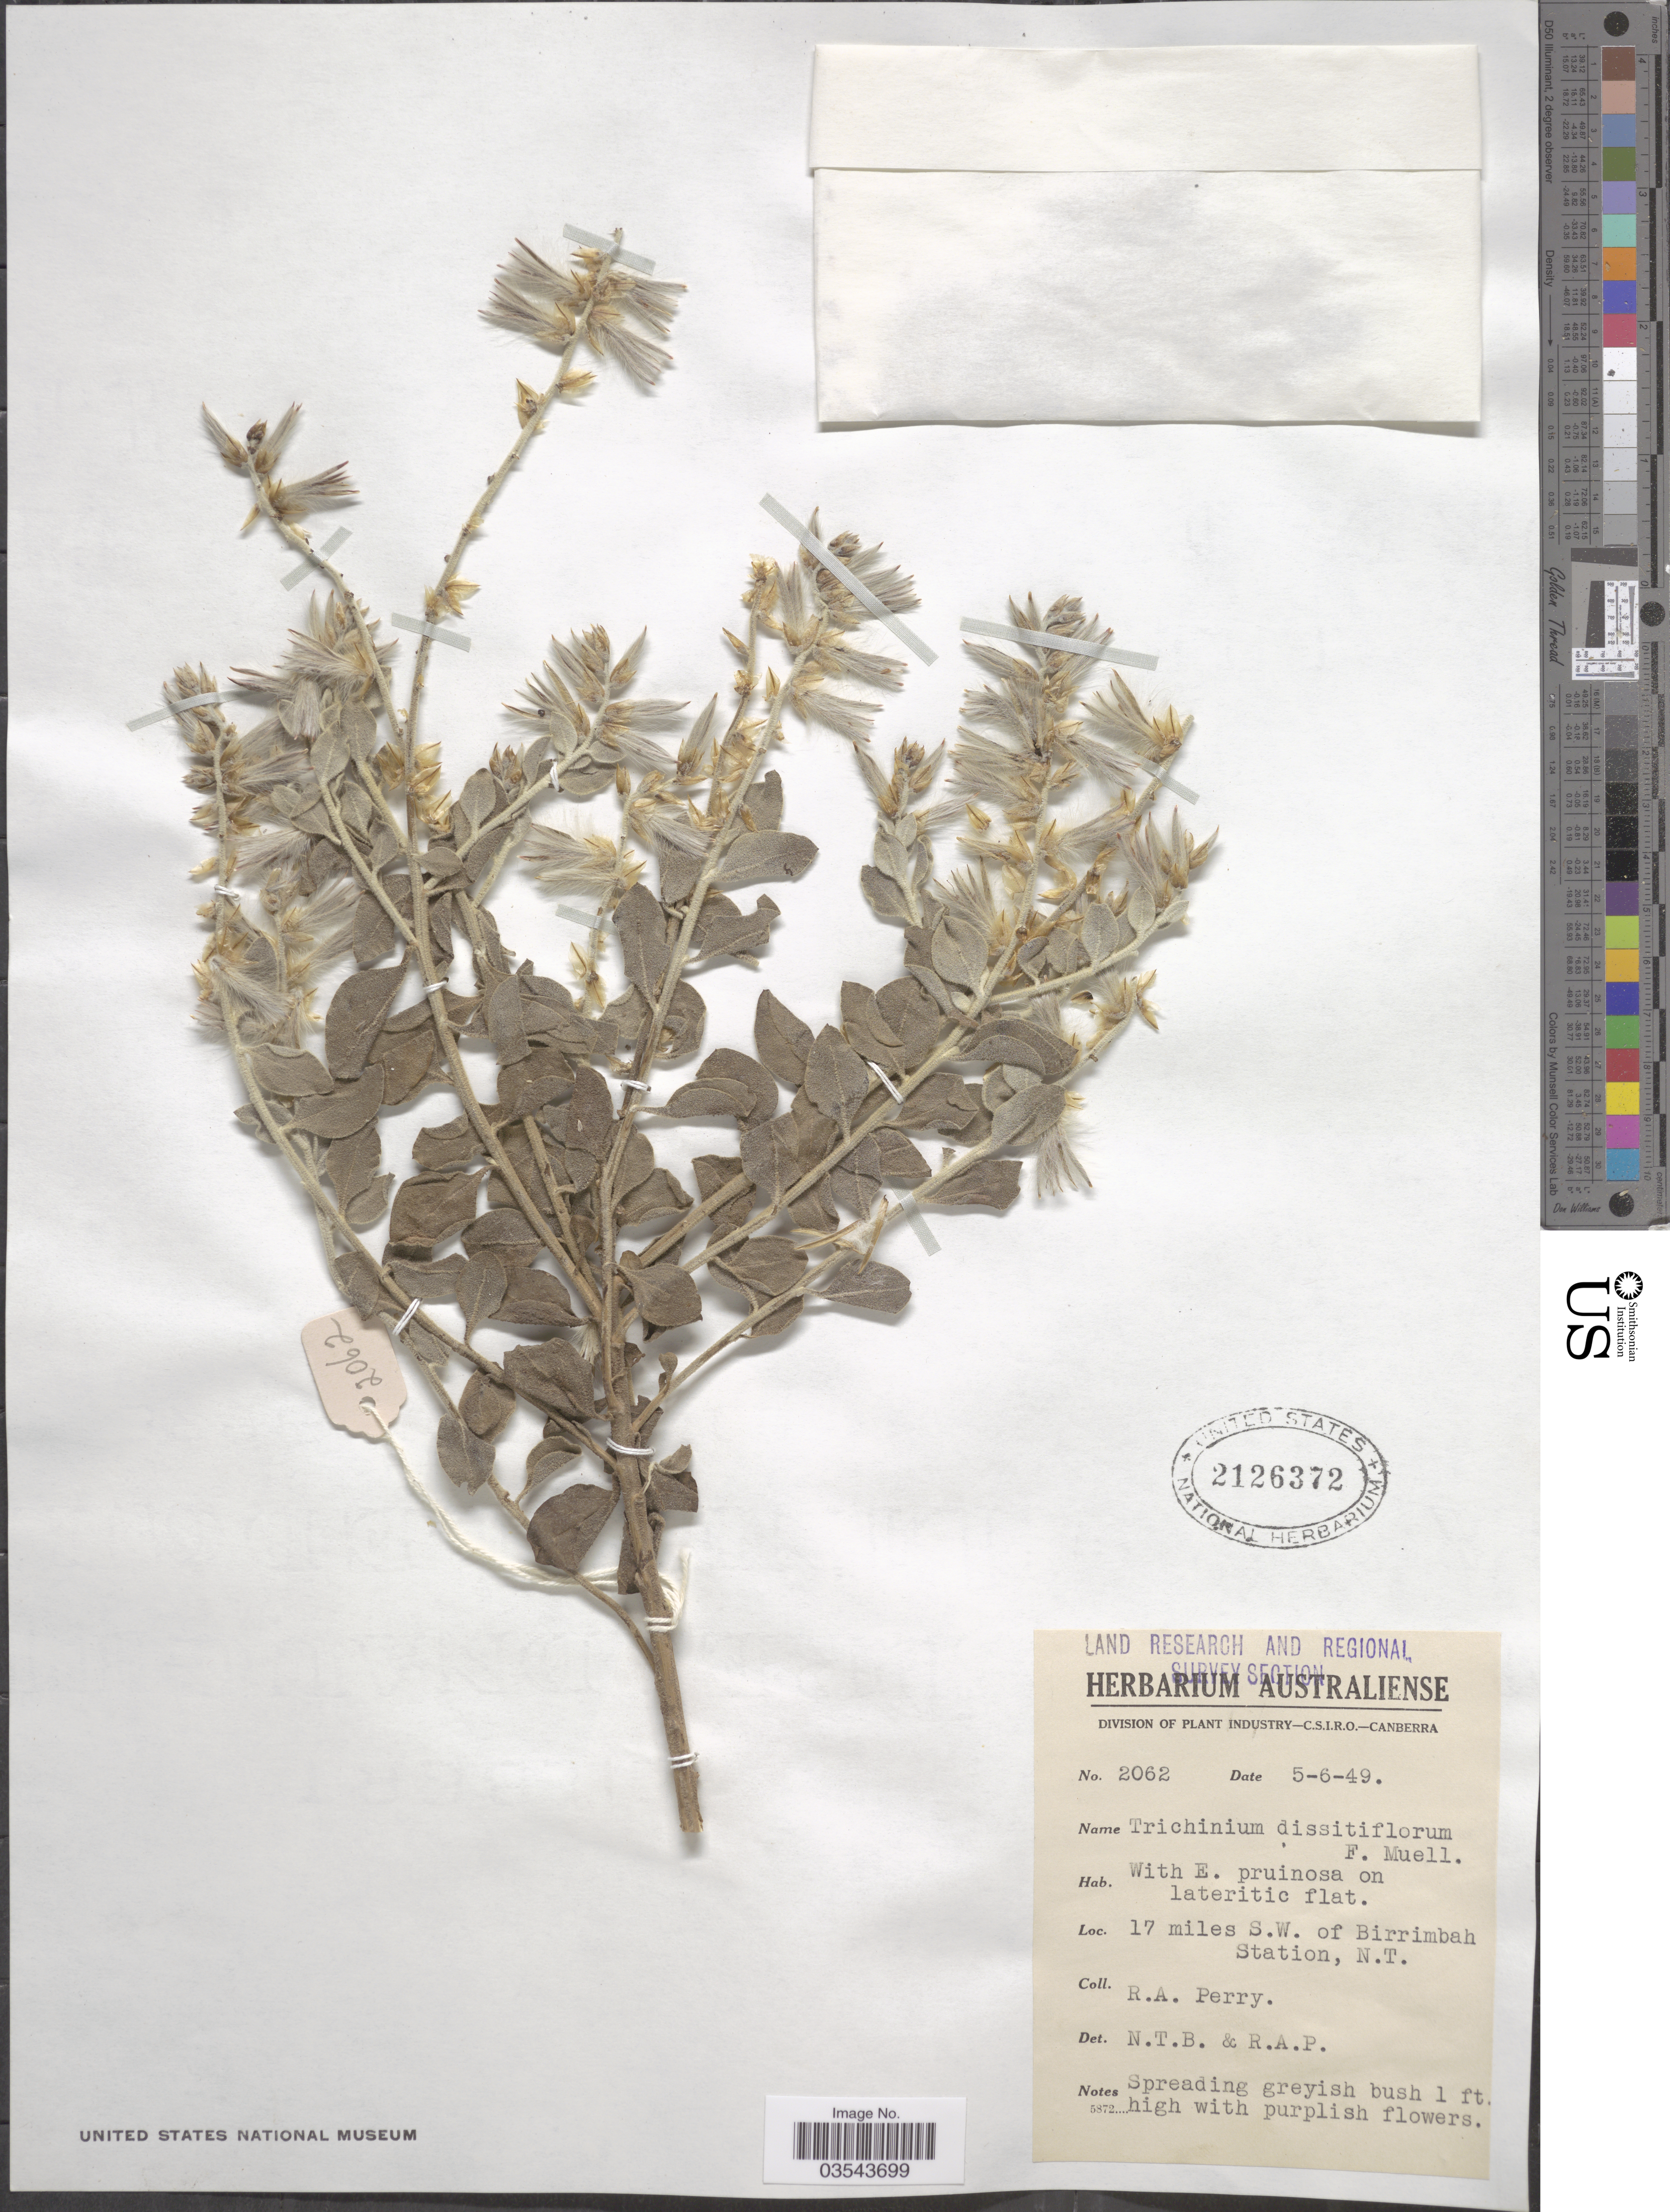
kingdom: Plantae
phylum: Tracheophyta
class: Magnoliopsida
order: Caryophyllales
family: Amaranthaceae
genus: Ptilotus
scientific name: Ptilotus dissitiflorus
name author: F. Muell.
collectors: Perry, R. A.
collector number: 2062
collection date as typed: Transcribed d/m/y: 5/6/49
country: Australia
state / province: Northern Territory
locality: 17 miles S.W. of Birrimbah Station, N.T.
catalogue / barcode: US 2126372